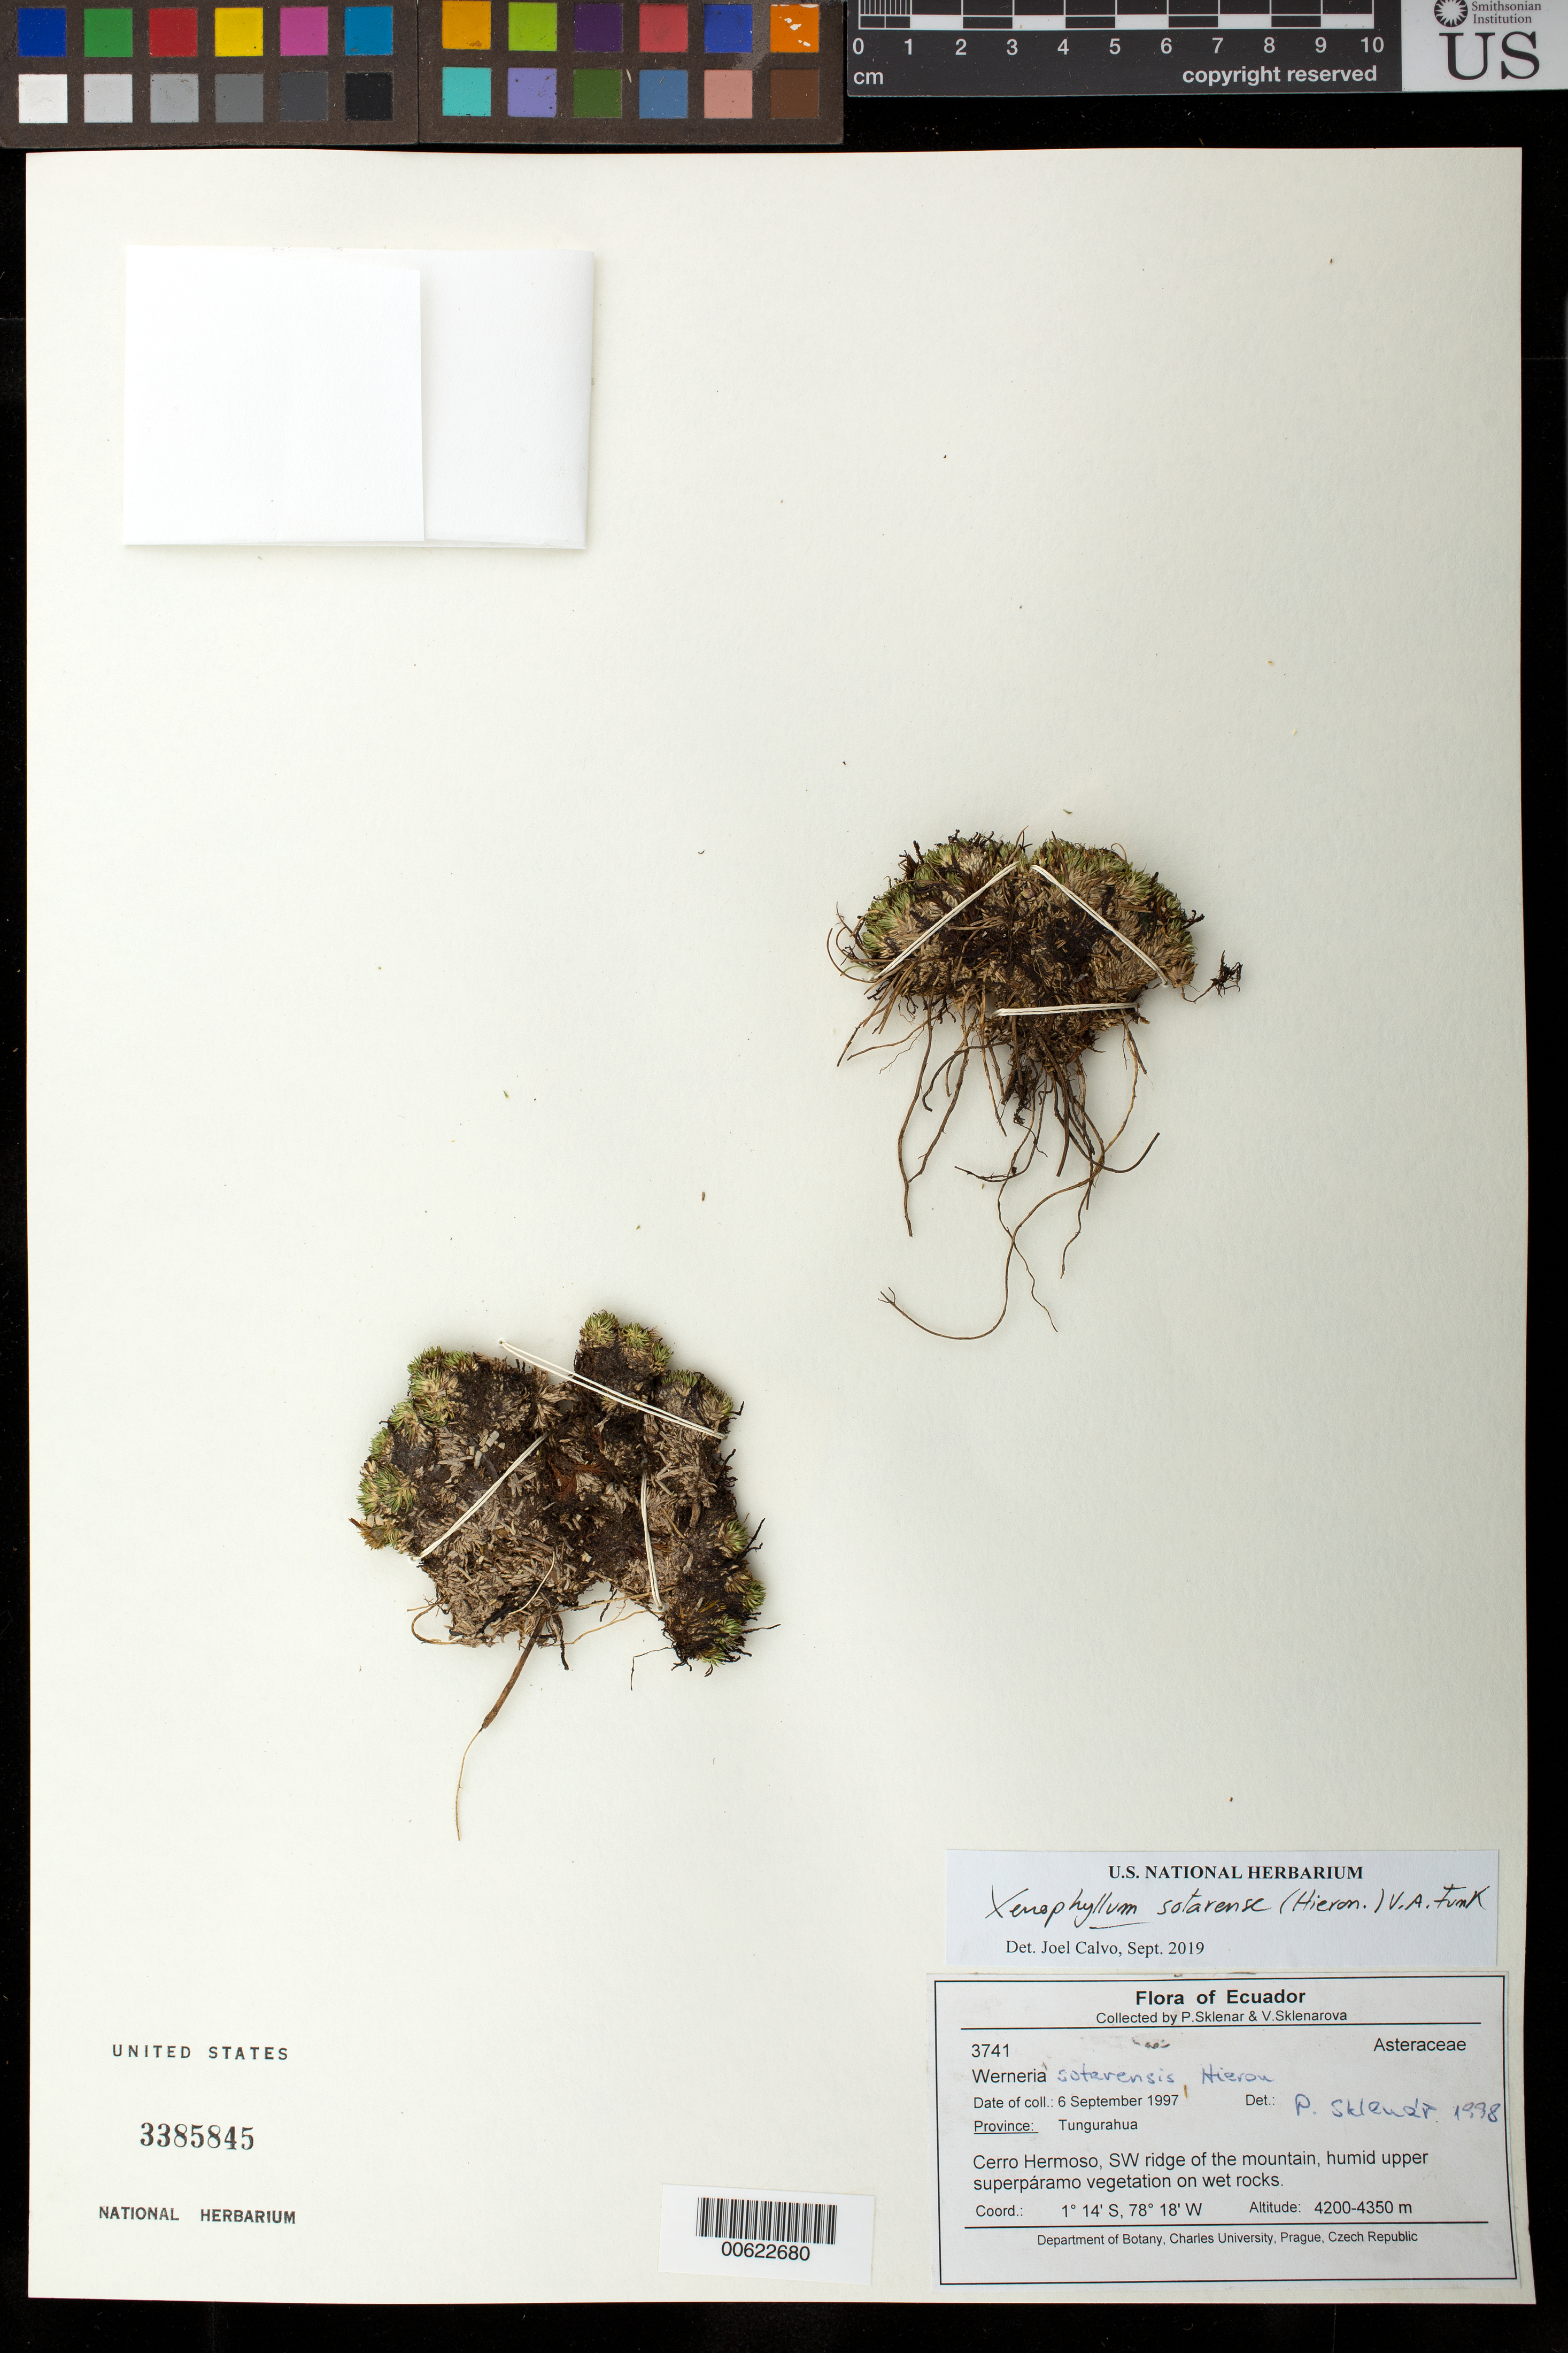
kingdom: Plantae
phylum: Tracheophyta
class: Magnoliopsida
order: Asterales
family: Asteraceae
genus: Xenophyllum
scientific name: Xenophyllum sotarense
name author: (Hieron.) V.A. Funk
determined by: Calvo, Joel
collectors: P. Sklenár & V. Sklenárová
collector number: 3741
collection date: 1997-09-06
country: Ecuador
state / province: Tungurahua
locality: Cerro Hermoso, SW ridge of the mountain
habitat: Humid upper superparamo vegetation on wet rocks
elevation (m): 4200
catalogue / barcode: US 3385845